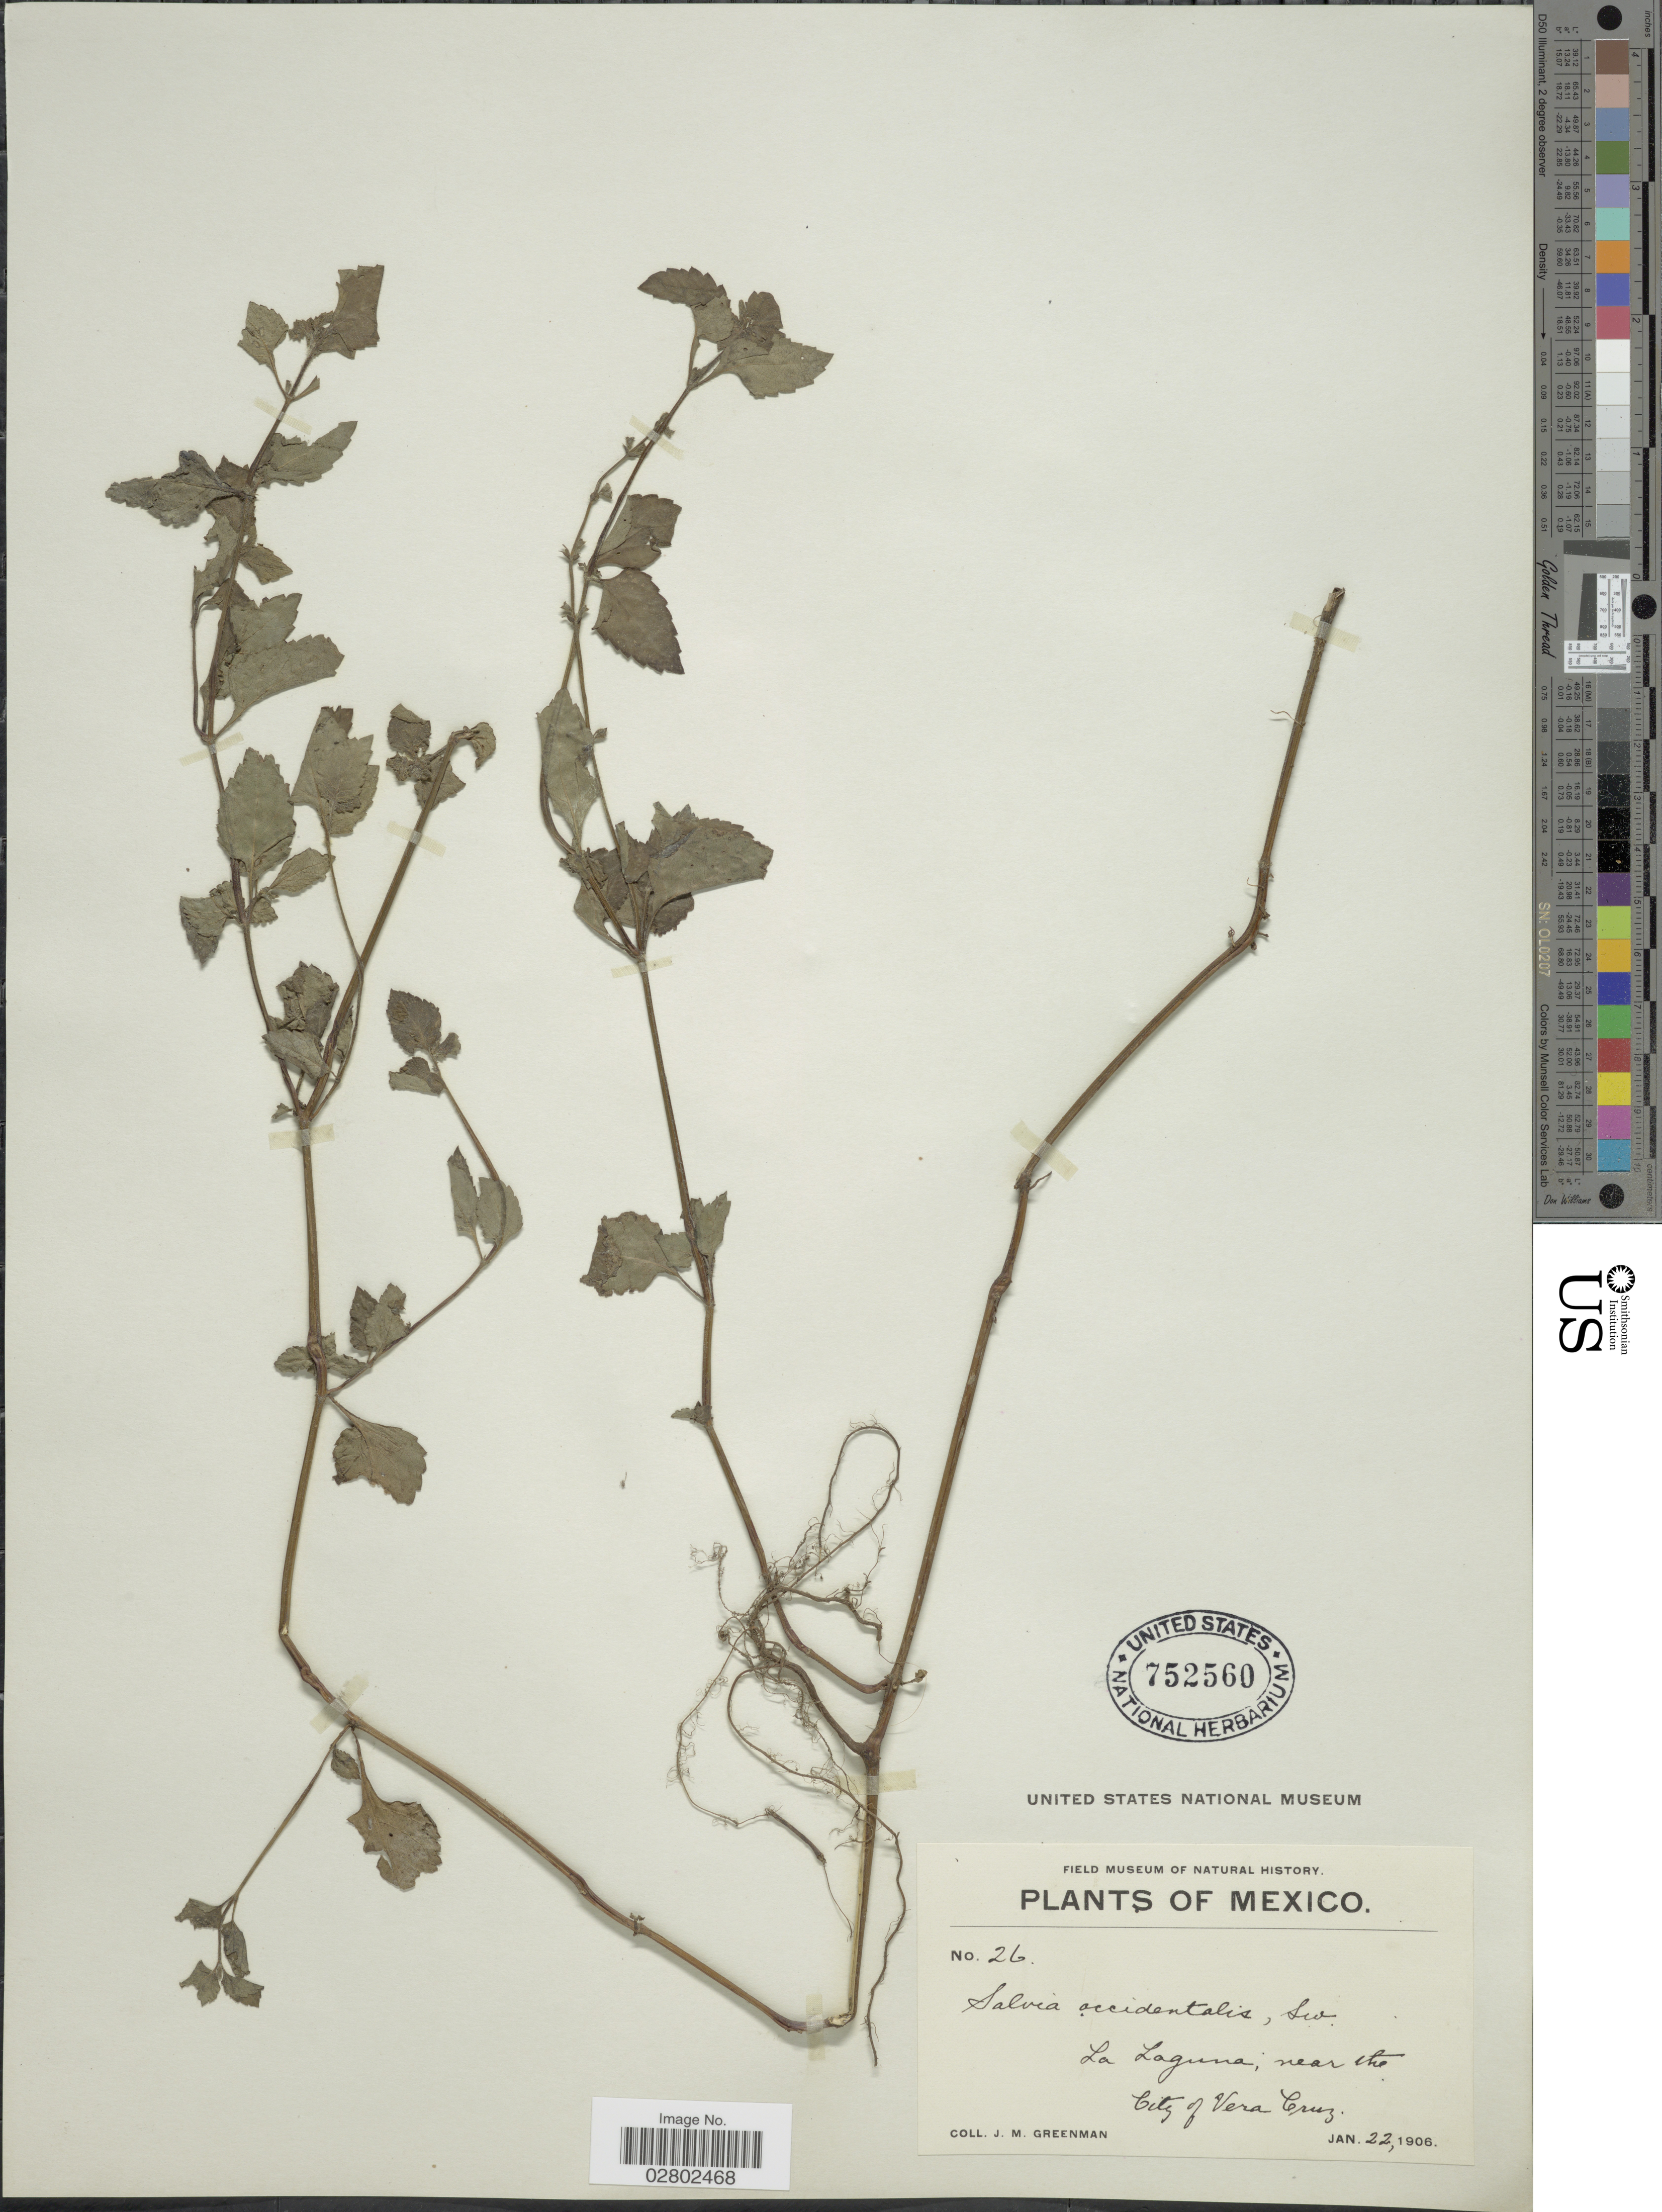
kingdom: Plantae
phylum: Tracheophyta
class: Magnoliopsida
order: Lamiales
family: Lamiaceae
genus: Salvia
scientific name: Salvia occidentalis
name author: Sw.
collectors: J. M. Greenman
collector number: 26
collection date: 1906-01-22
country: Mexico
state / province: Veracruz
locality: La Laguna, near the City of Vera Cruz.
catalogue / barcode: US 752560